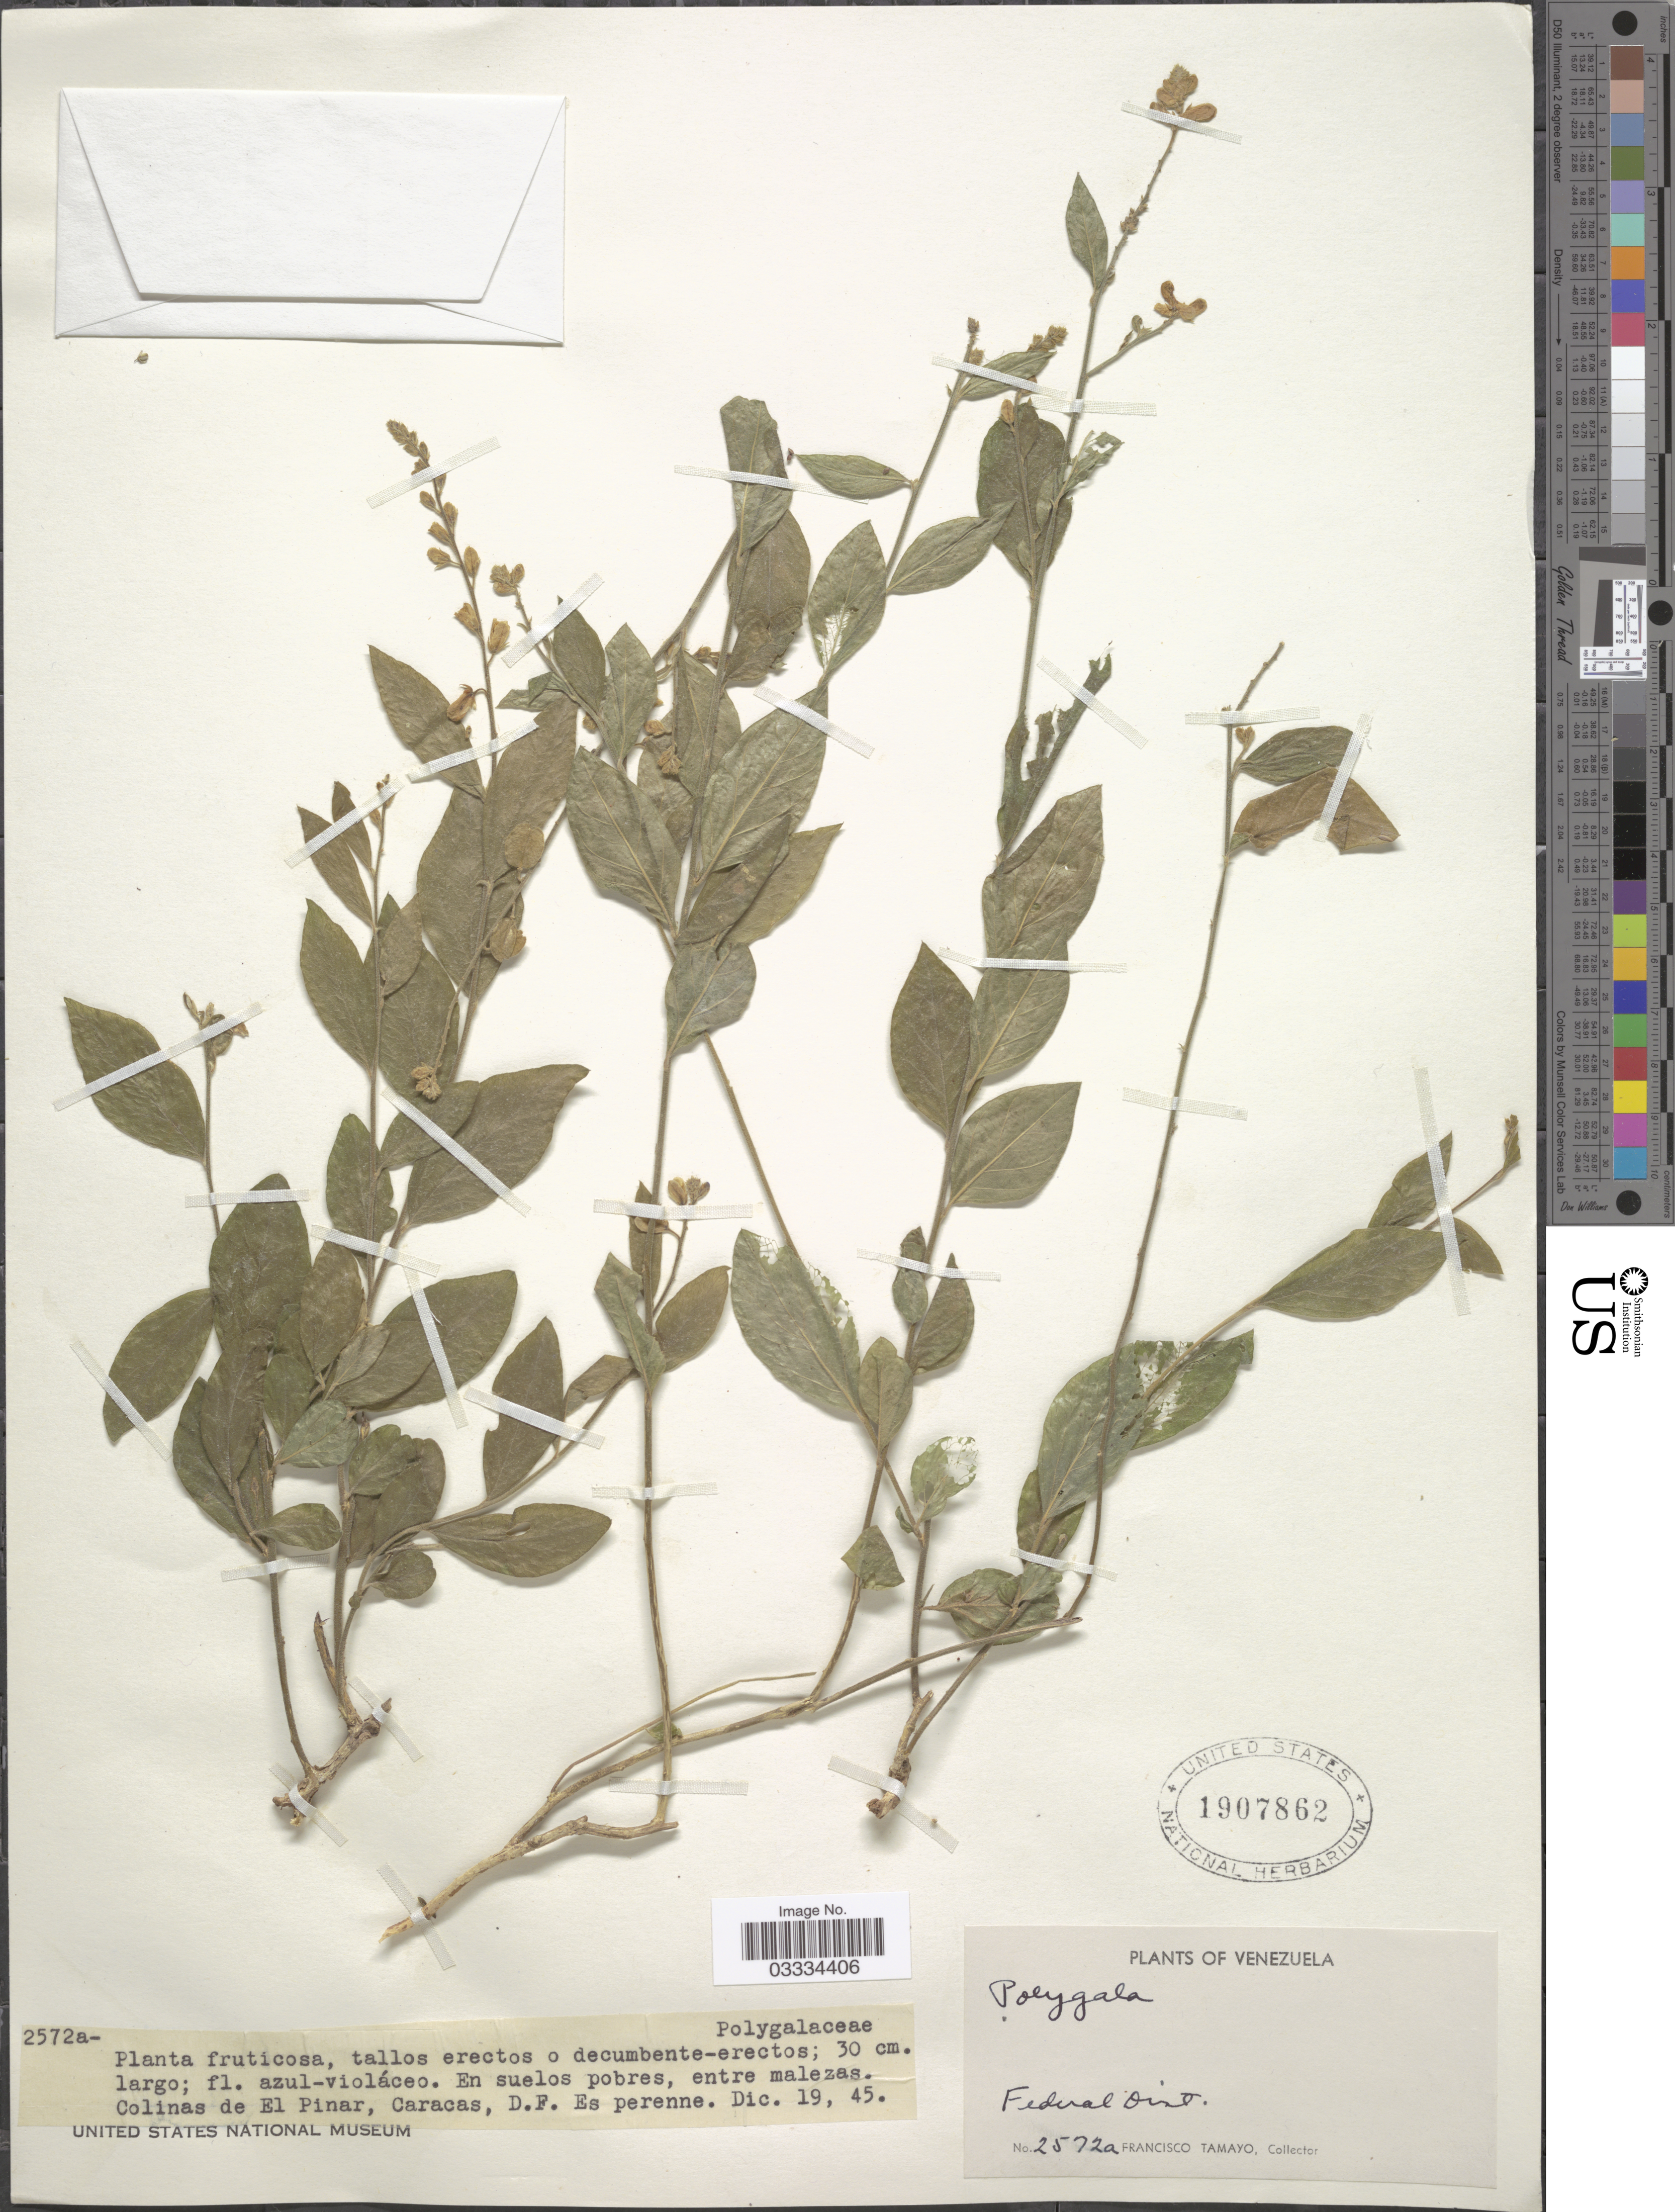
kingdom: Plantae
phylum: Tracheophyta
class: Magnoliopsida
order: Fabales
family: Polygalaceae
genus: Polygala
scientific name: Polygala sp.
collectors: F. Tamayo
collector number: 2572a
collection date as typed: Transcribed d/m/y: 19/12/45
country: Venezuela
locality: Colinas de El Pinar, Caracas, D.F. Es perenne.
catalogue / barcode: US 1907862